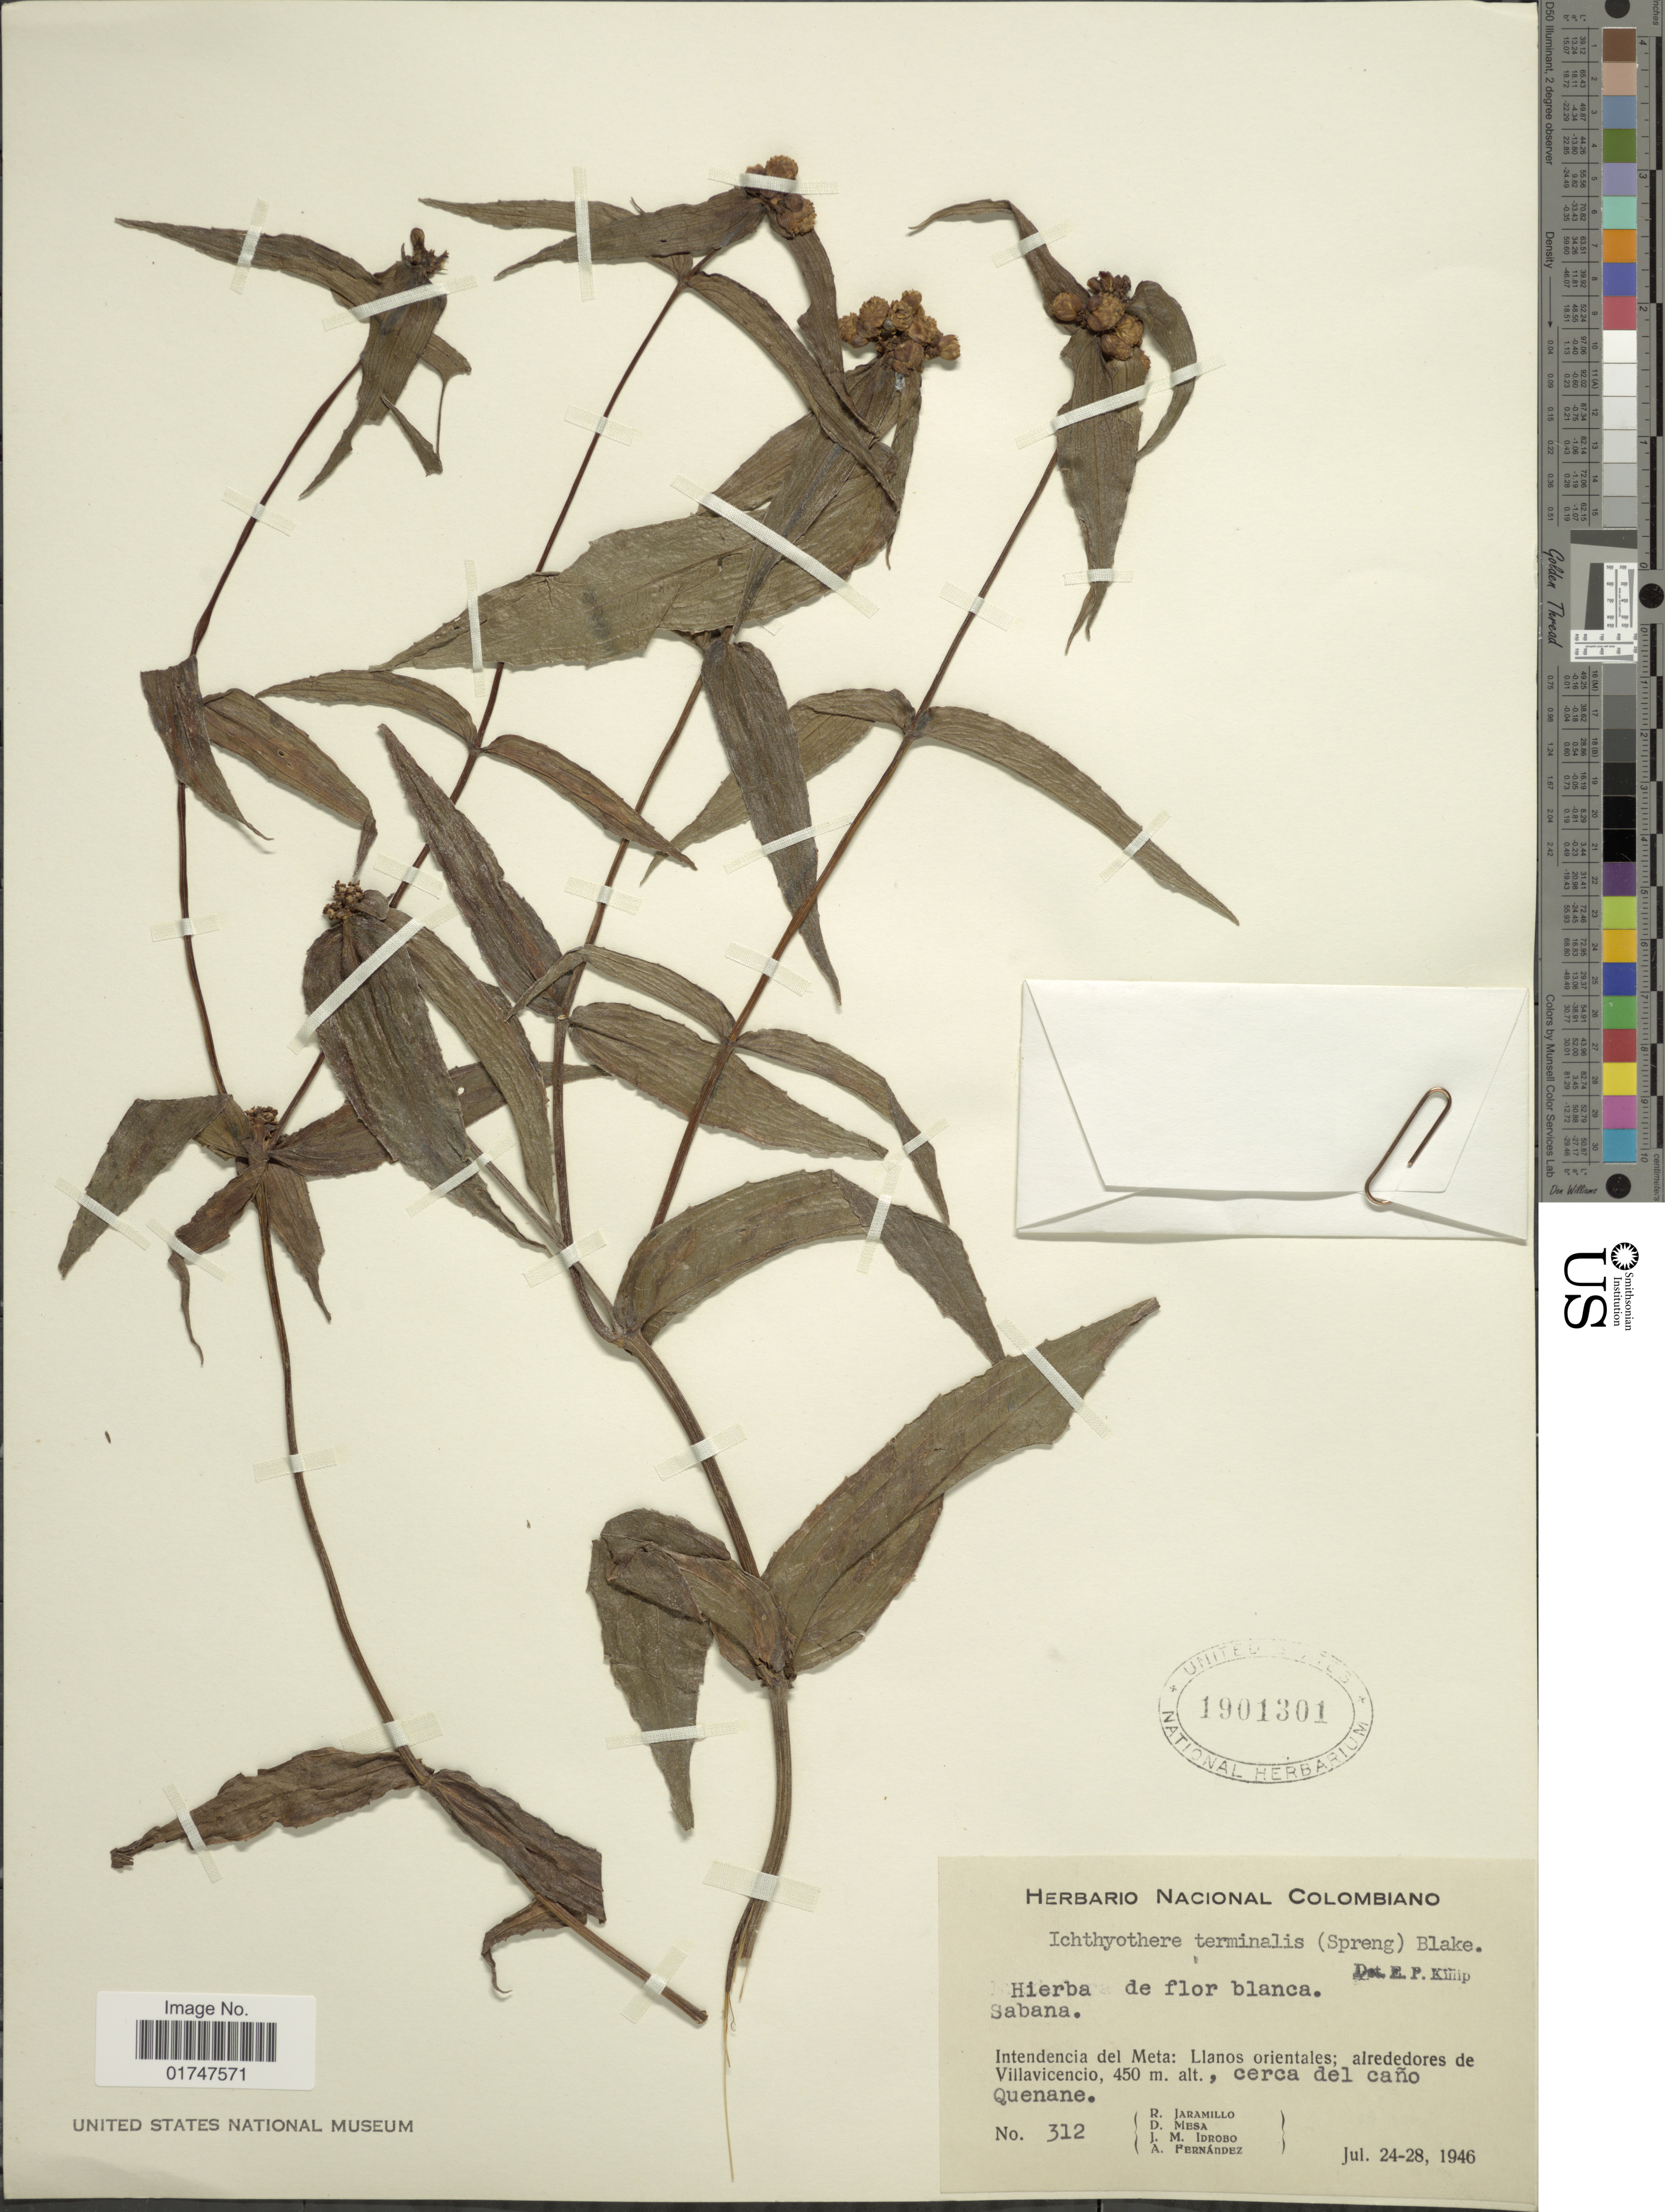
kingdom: Plantae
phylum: Tracheophyta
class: Magnoliopsida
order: Asterales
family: Asteraceae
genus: Ichthyothere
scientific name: Ichthyothere terminalis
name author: (Spreng.) S.F. Blake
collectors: R. Jaramillo M., D. Mesa, J. M. Idrobo & A. Fernández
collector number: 312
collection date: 1946-07-24/1946-07-28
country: Colombia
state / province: Meta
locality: Intendencia del Meta: Llanos orientales; alrededores de Villavicencio, cerca del caño Quenane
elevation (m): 450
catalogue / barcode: US 1901301